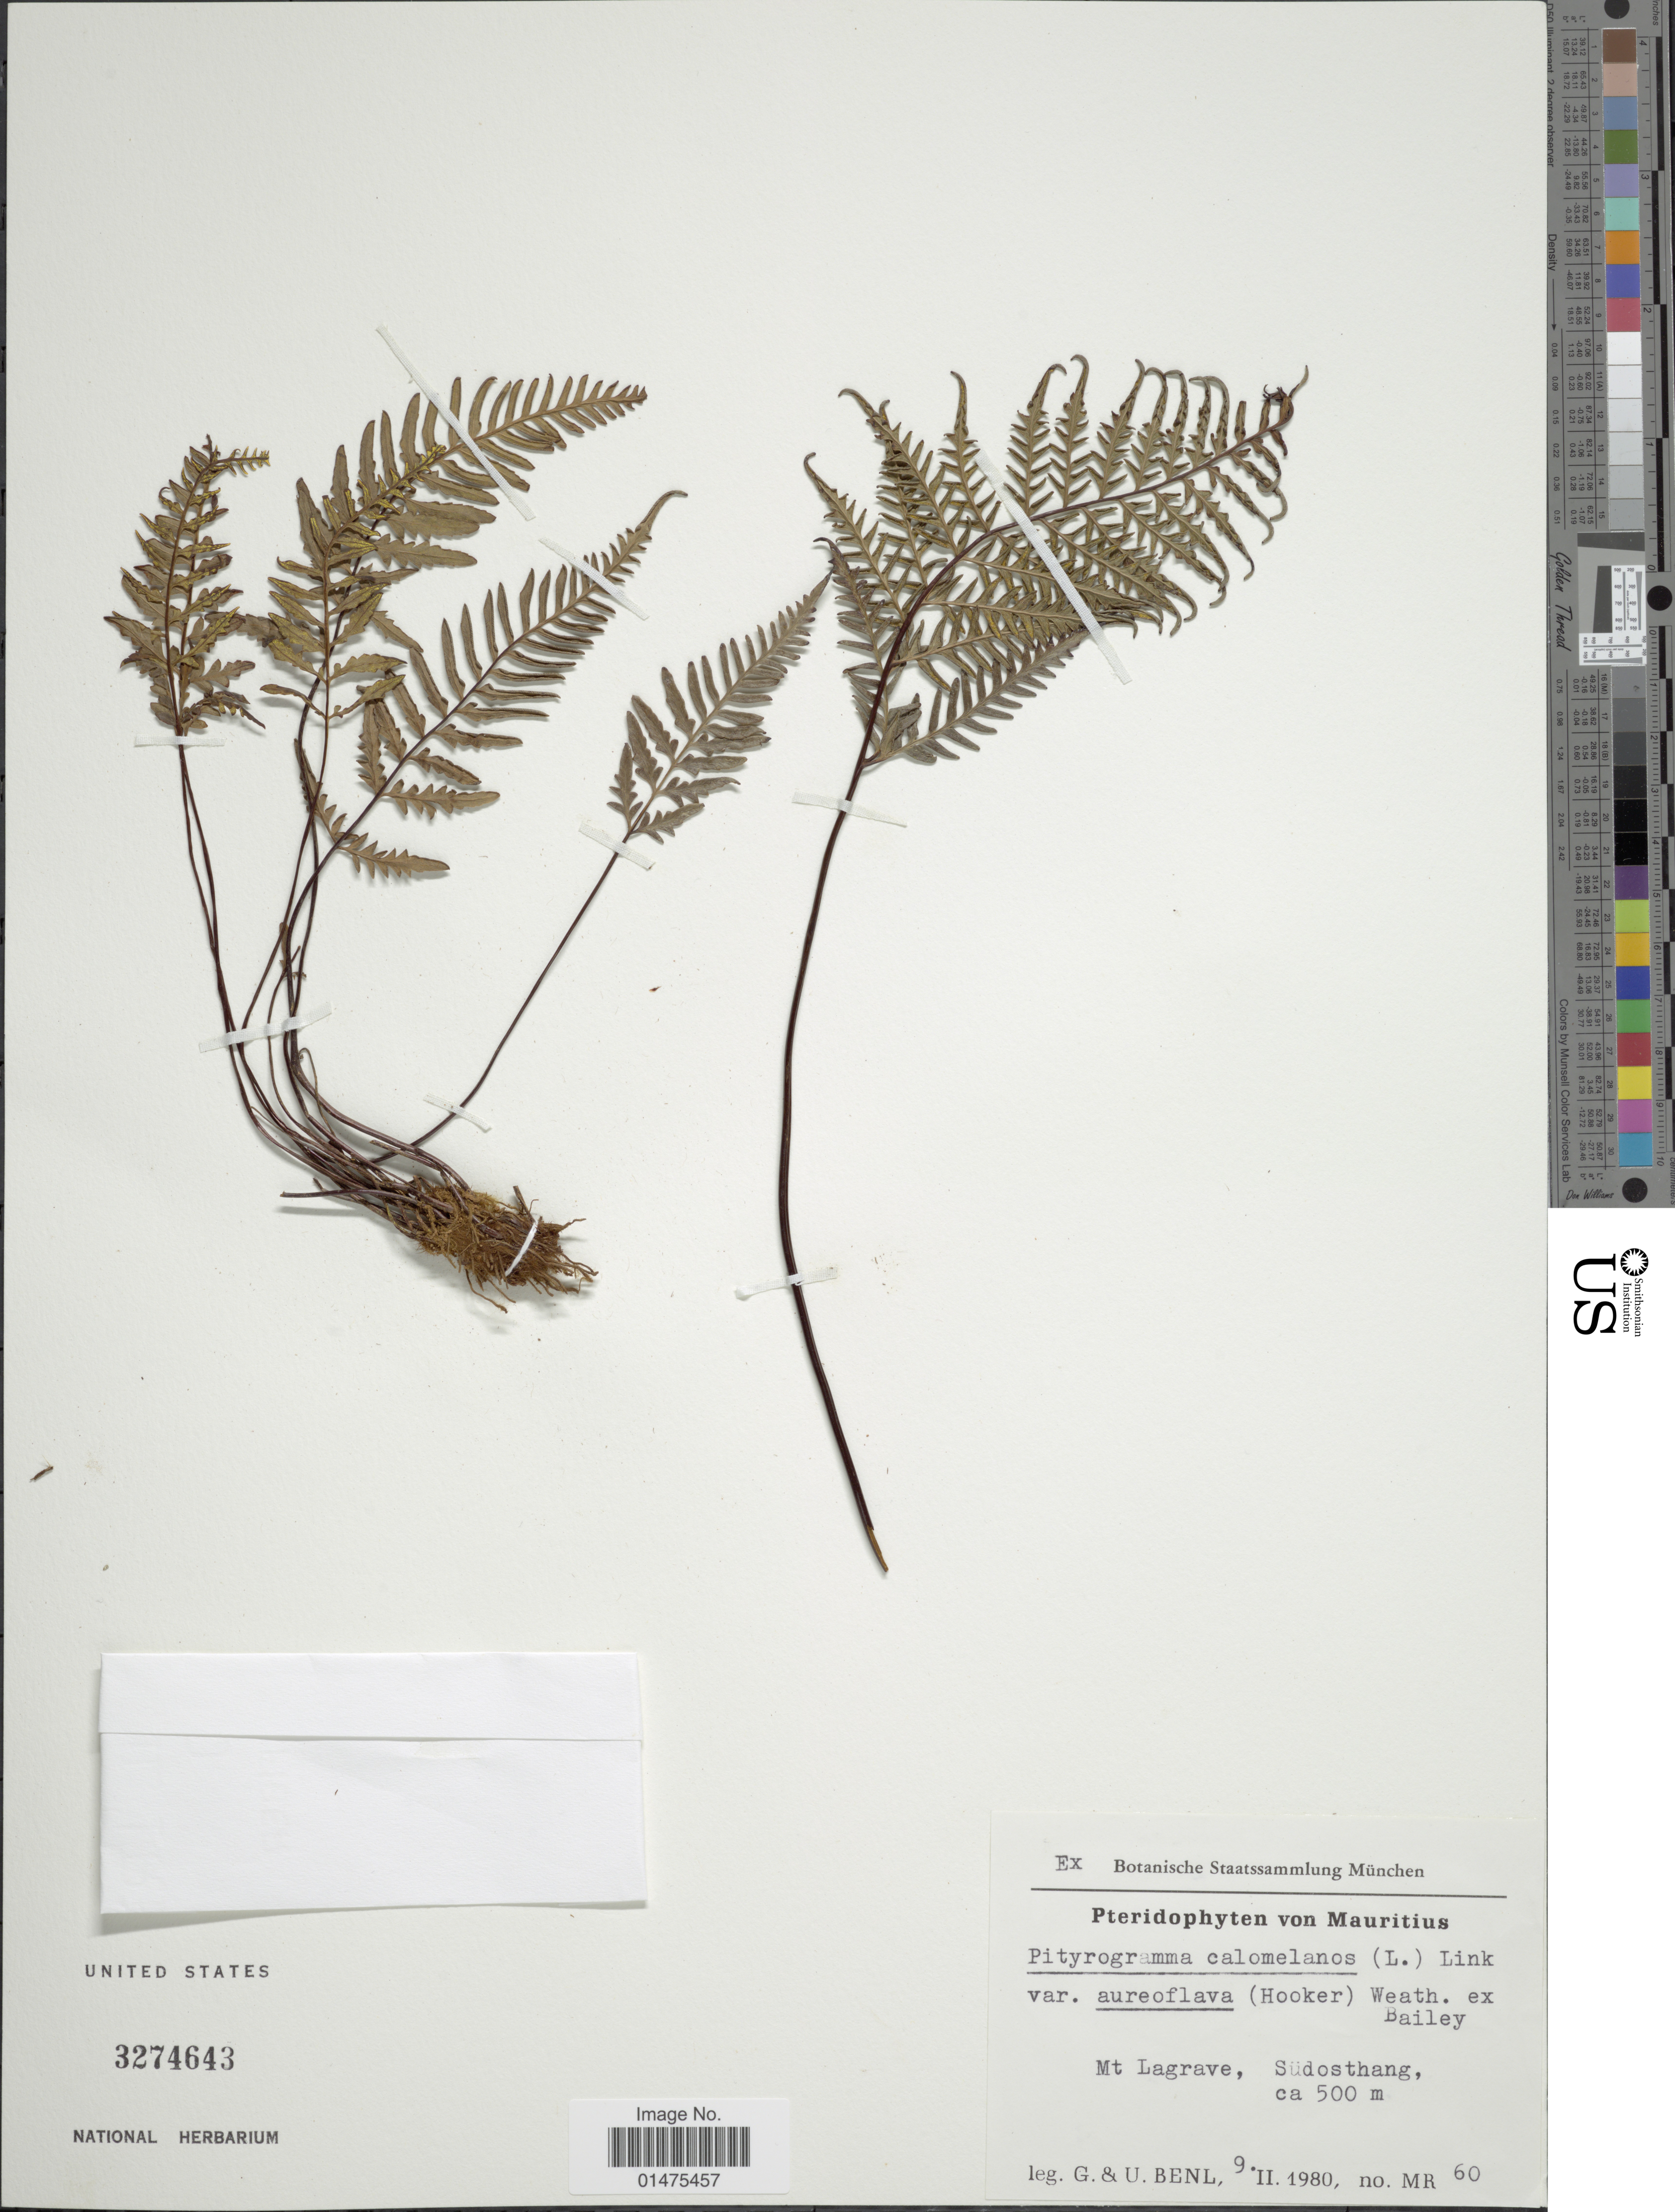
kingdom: Plantae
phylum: Tracheophyta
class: Polypodiopsida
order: Polypodiales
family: Pteridaceae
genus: Pityrogramma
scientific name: Pityrogramma calomelanos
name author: (L.) Link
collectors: G. Benl & U. Benl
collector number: MR 60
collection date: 1980-02-09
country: Mauritius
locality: Mt Lagrave, Südosthang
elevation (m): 500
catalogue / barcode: US 3274643